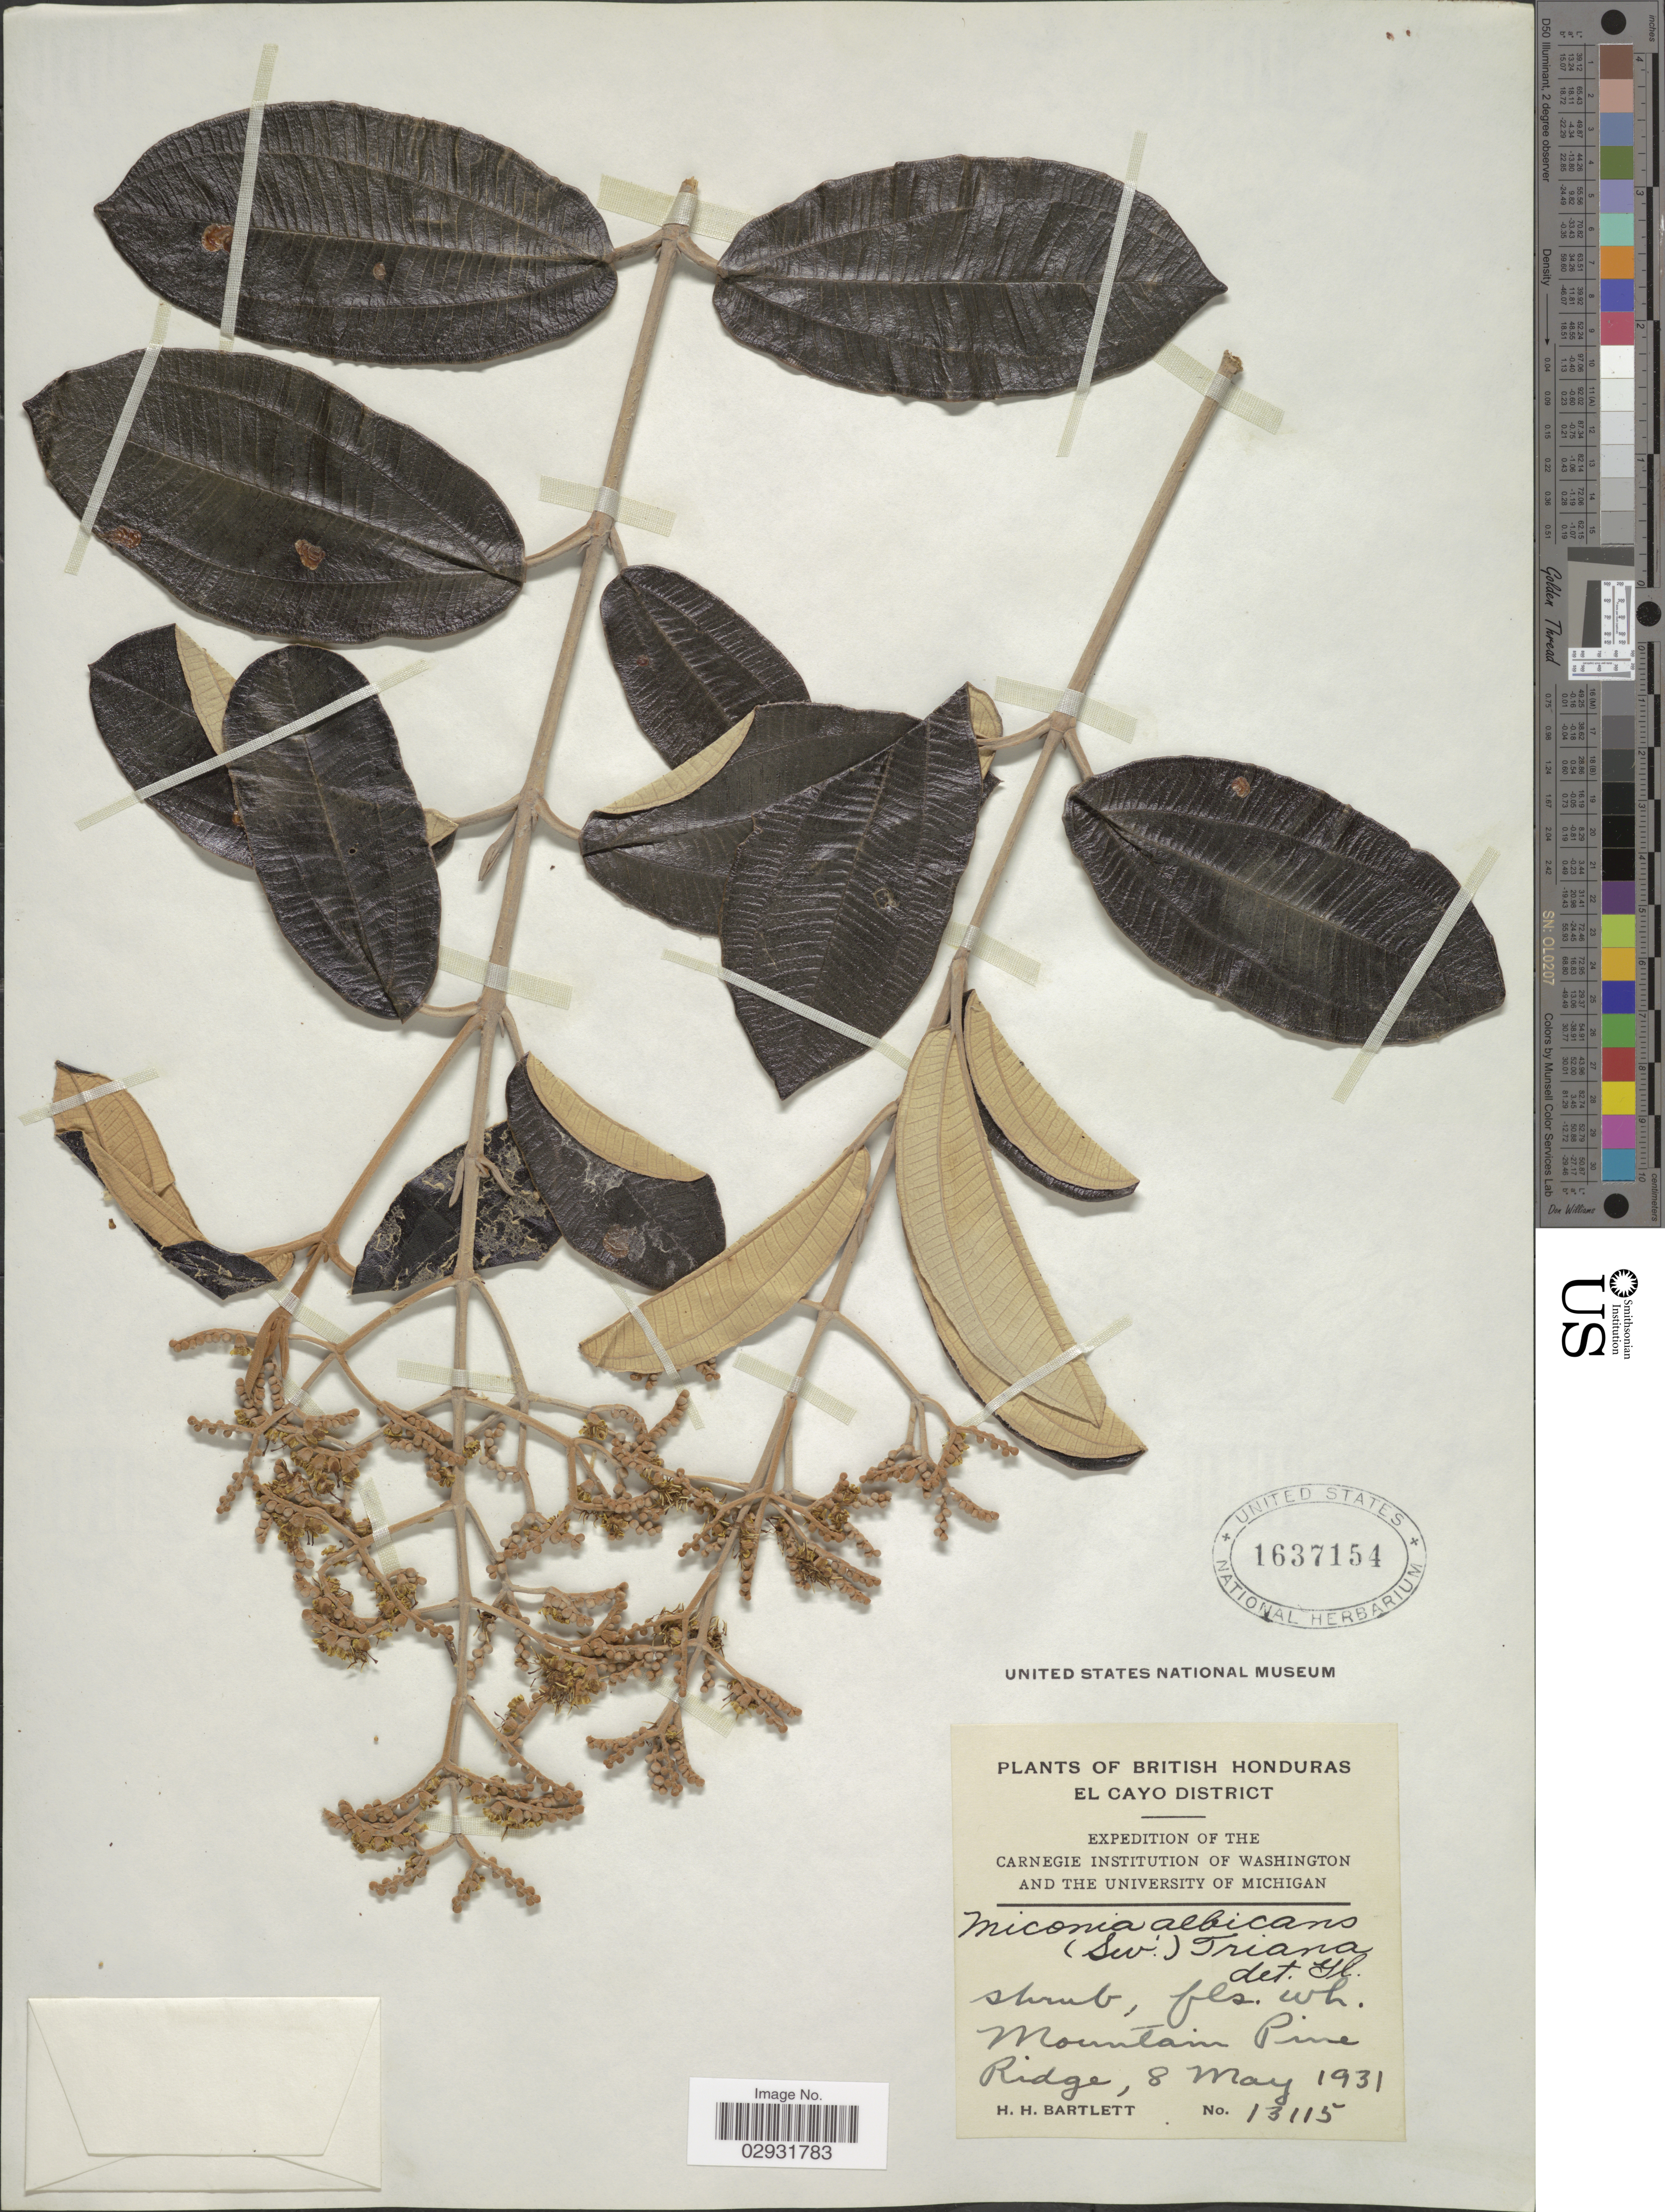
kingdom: Plantae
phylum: Tracheophyta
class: Magnoliopsida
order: Myrtales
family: Melastomataceae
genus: Miconia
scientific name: Miconia albicans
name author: (Sw.) Steud.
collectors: H. H. Bartlett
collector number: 13115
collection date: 1931-05-08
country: Belize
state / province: Cayo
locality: British Honduras. El Cayo District. Mountain Pine Ridge.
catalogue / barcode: US 1637154